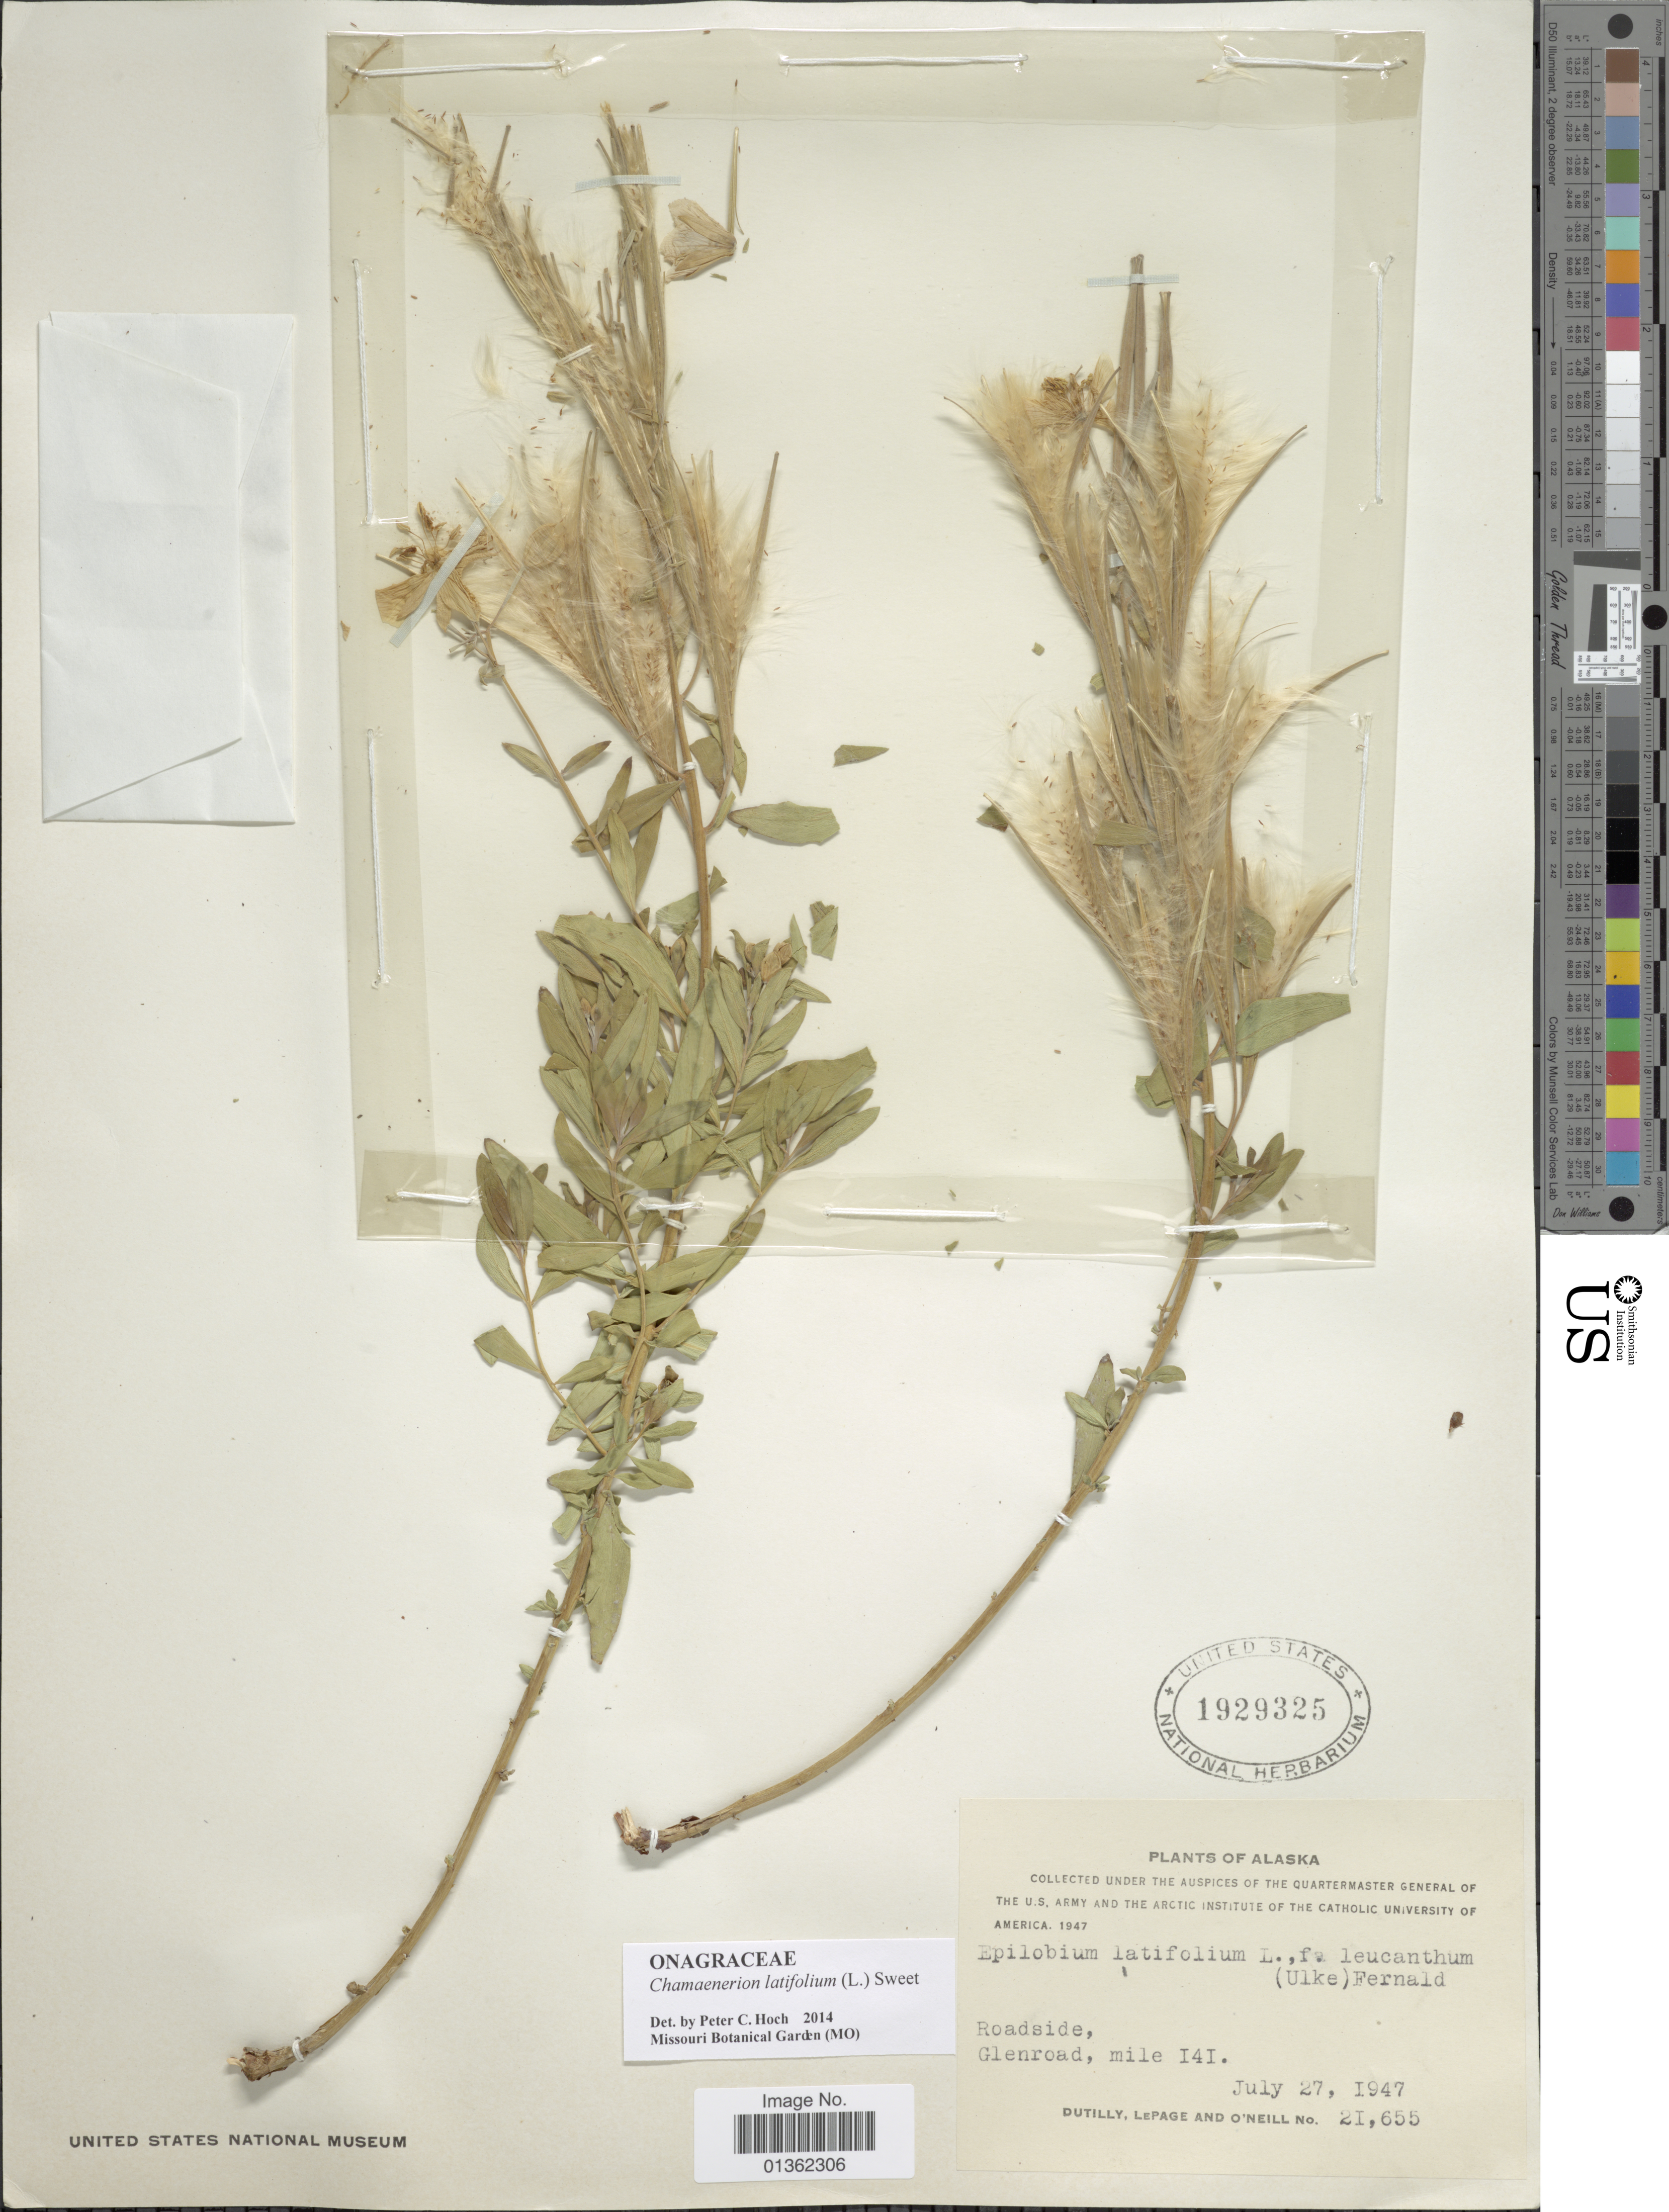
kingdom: Plantae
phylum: Tracheophyta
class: Magnoliopsida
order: Myrtales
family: Onagraceae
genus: Chamaenerion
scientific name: Chamaenerion latifolium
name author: (L.) Th. Fr. & Lange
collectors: -. Dutilly, -. LePage & O'Neill, --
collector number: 21655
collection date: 1947-07-27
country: United States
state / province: Alaska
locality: Glenroad, mile 141.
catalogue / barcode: US 1929325